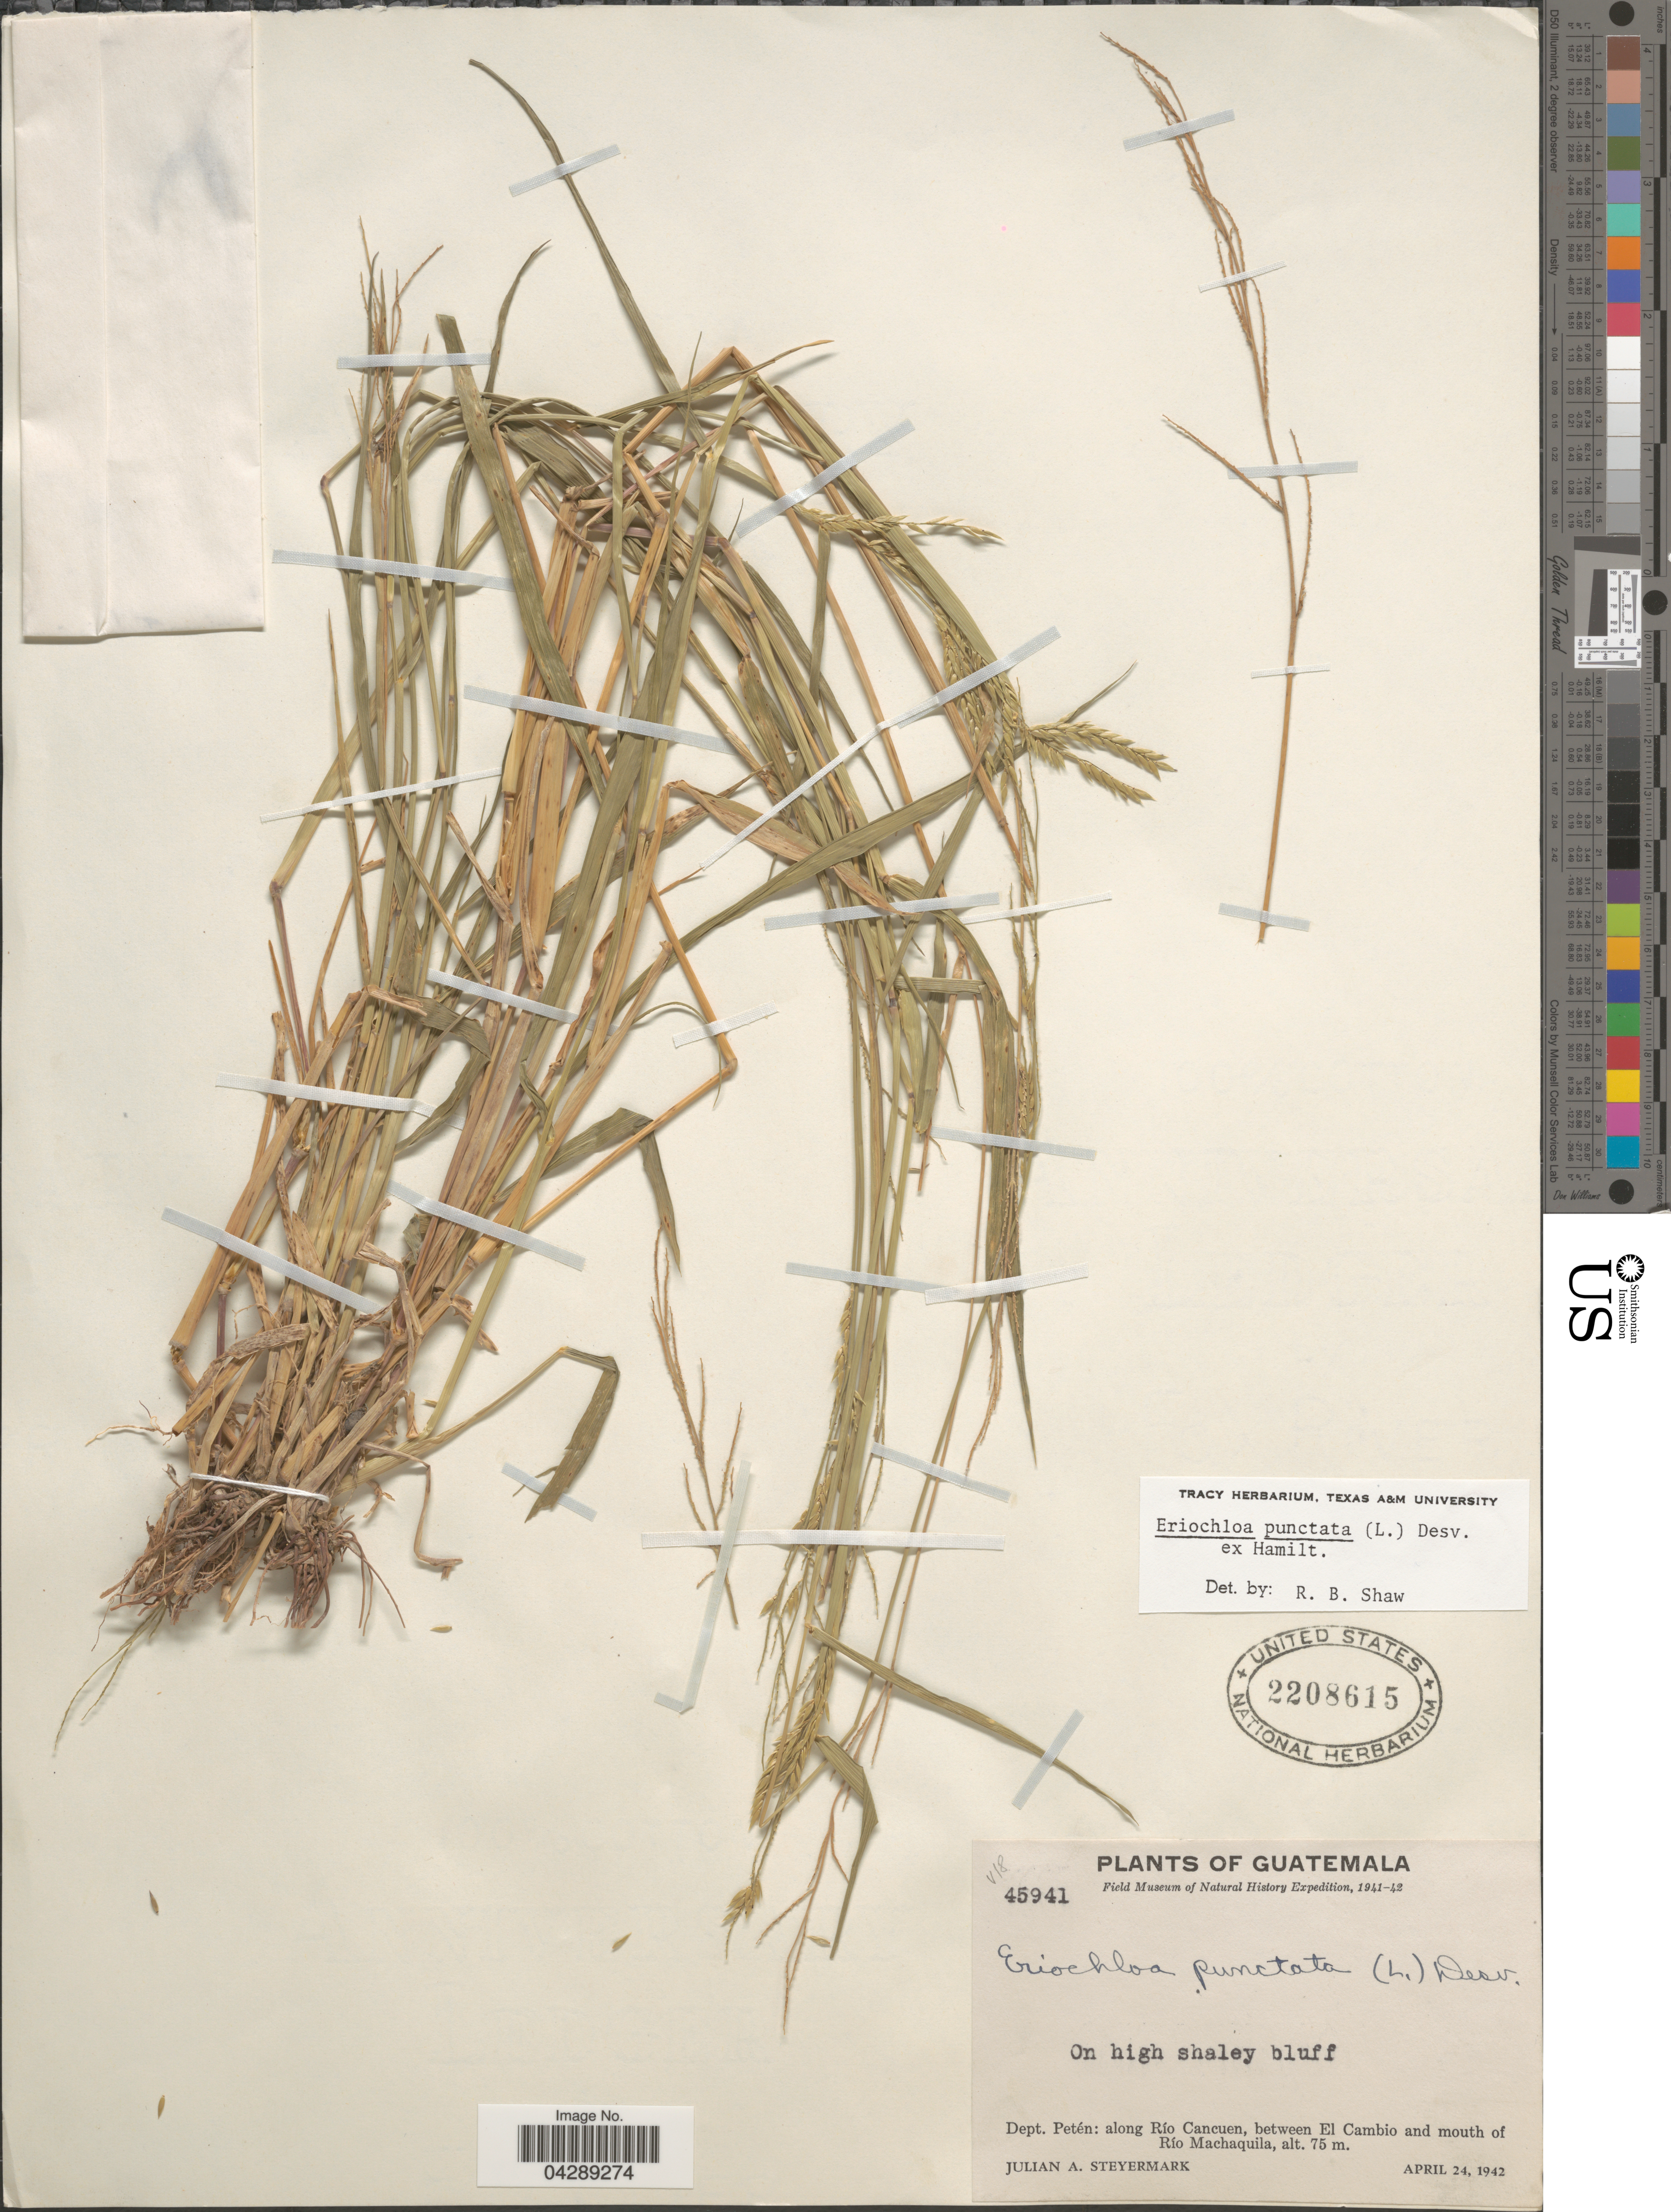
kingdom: Plantae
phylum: Tracheophyta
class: Liliopsida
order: Poales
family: Poaceae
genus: Eriochloa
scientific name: Eriochloa punctata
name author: (L.) Desv. ex Ham.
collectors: J. Steyermark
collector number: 45941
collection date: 1942-04-24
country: Guatemala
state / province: El Peten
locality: Field Museum of Natural History Expedition, 1941-42. On high shaley bluff. Dept. Petén: along Río Cancuen, between El Cambio and mouth of Río Machaquila.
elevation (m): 75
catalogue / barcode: US 2208615